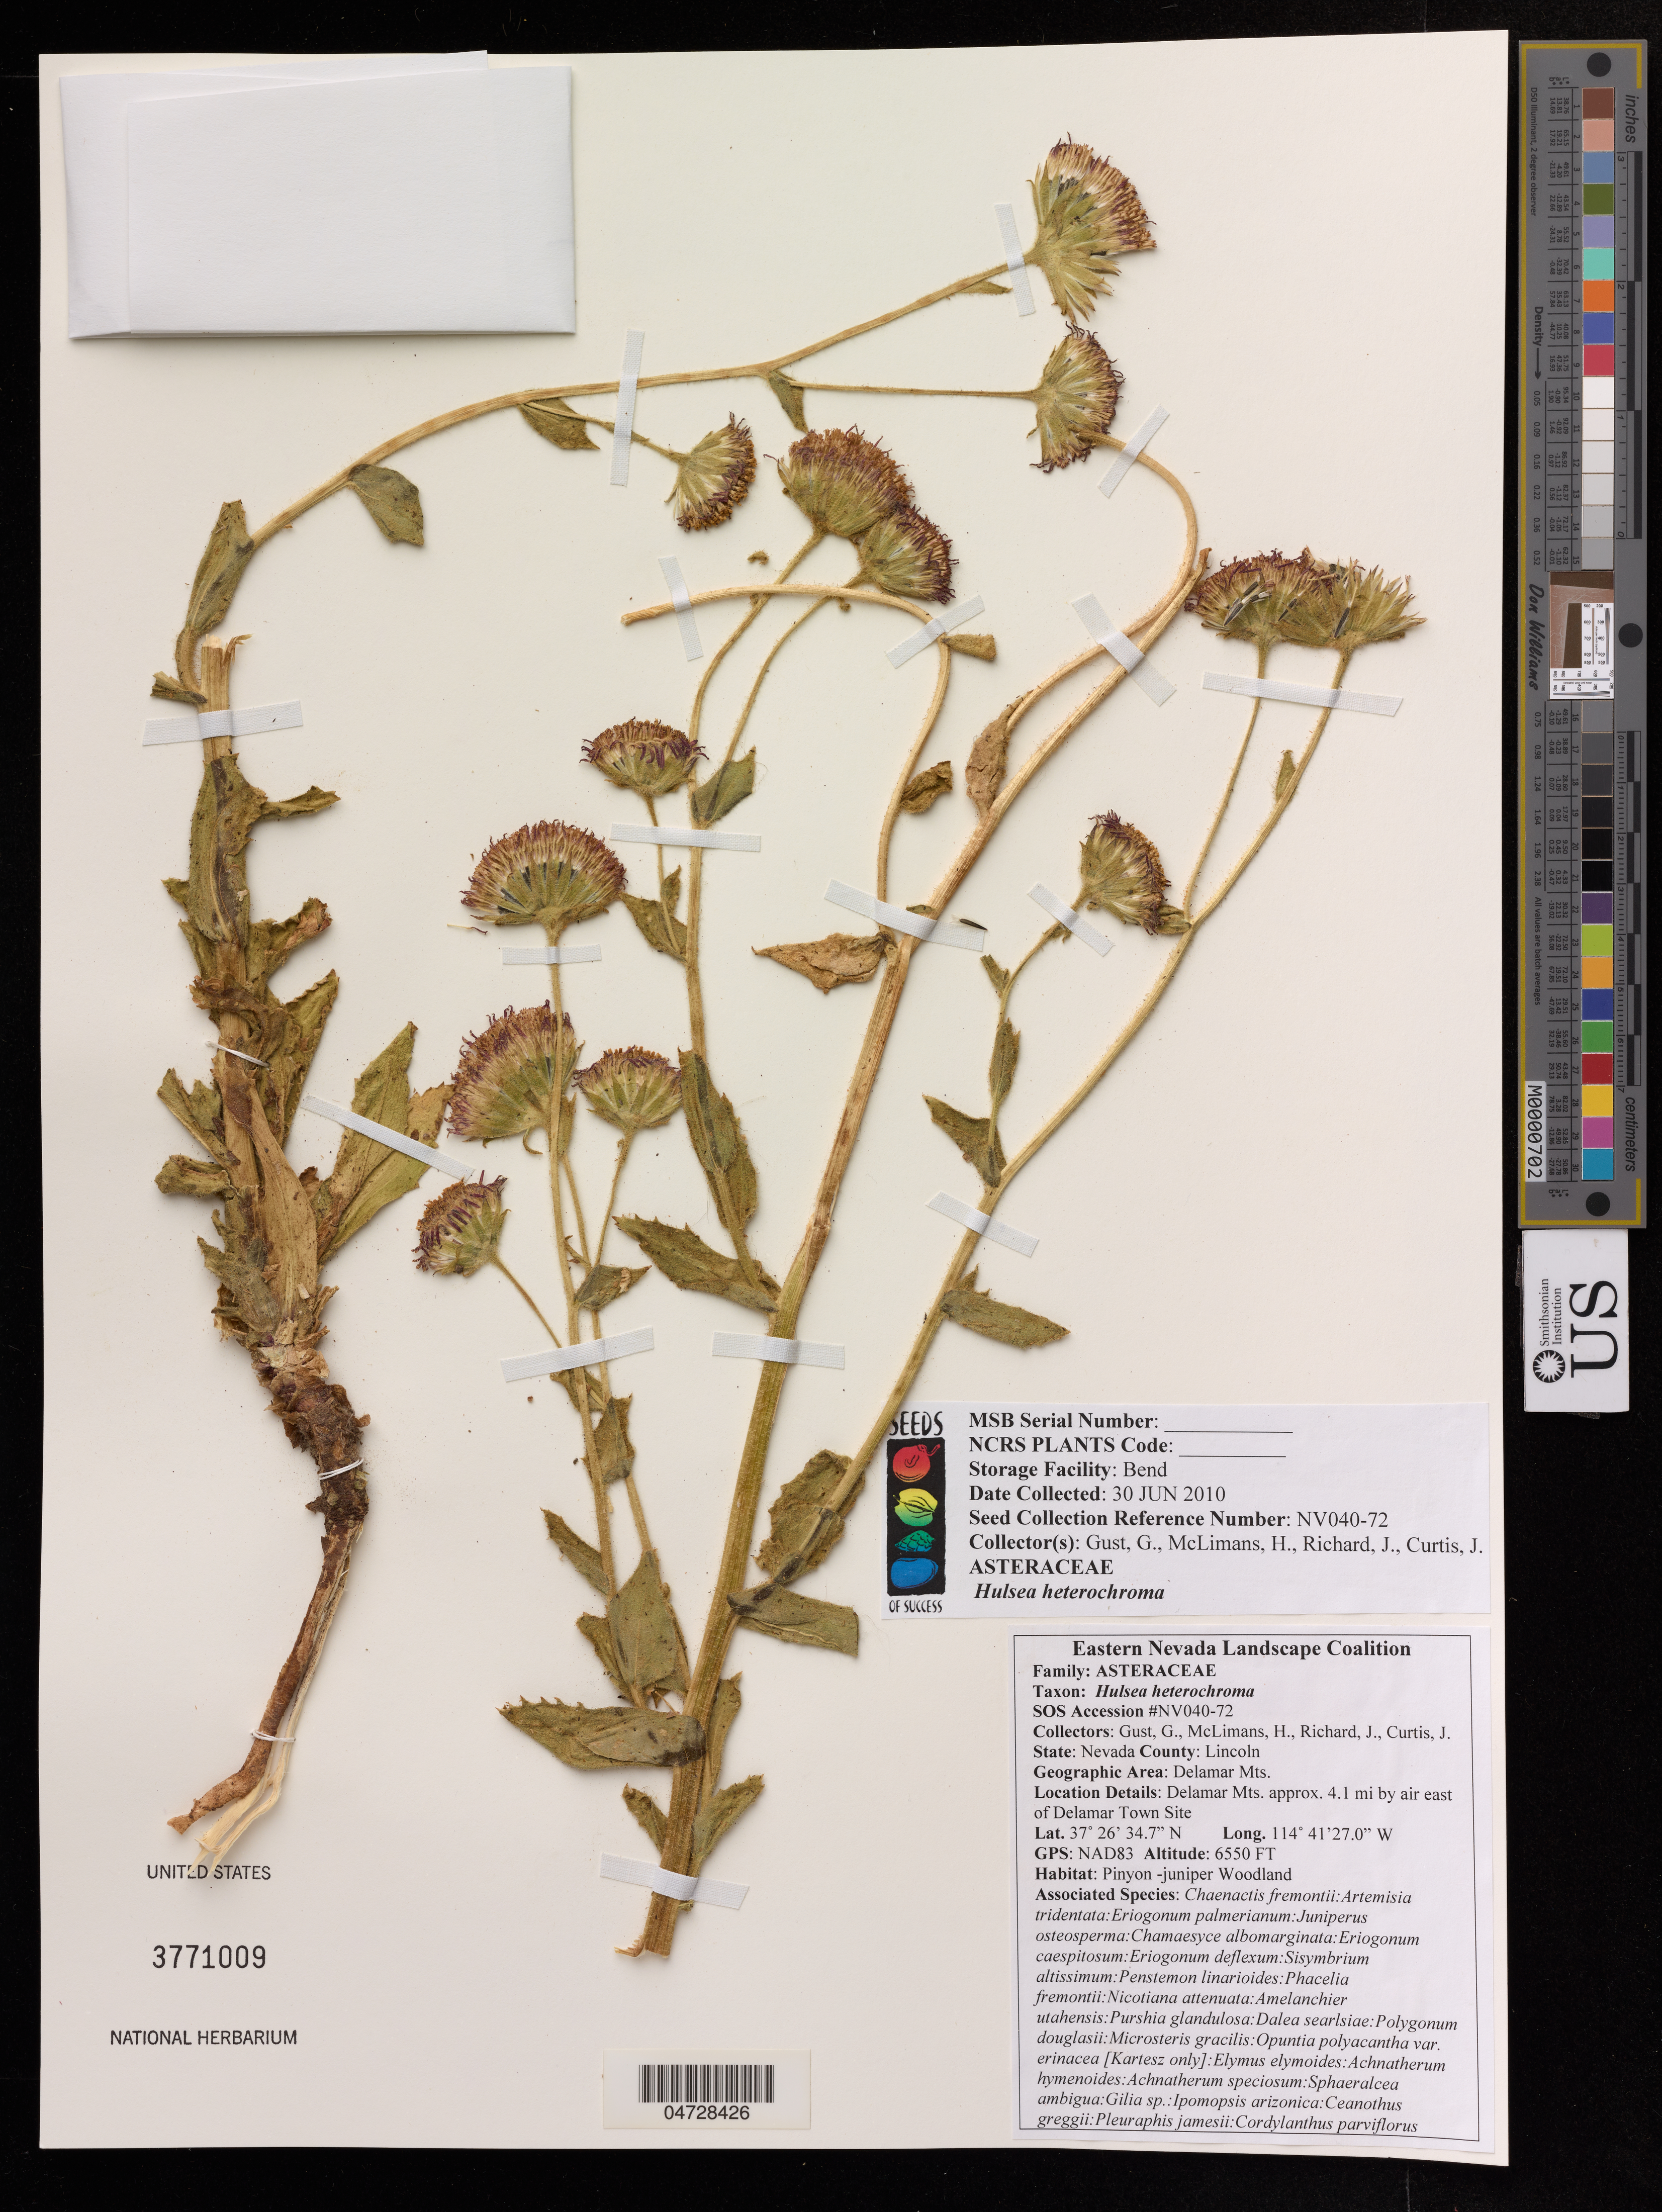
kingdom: Plantae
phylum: Tracheophyta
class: Magnoliopsida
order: Asterales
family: Asteraceae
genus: Hulsea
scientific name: Hulsea heterochroma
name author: A. Gray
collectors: G. Gust, H. McLimans & J. Curtis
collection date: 2010-06-30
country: United States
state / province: Nevada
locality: Lincoln, Delamar Mts. approx. 4.1 mi by air east of Delamar Town Site.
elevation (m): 1996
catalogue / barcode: US 3771009